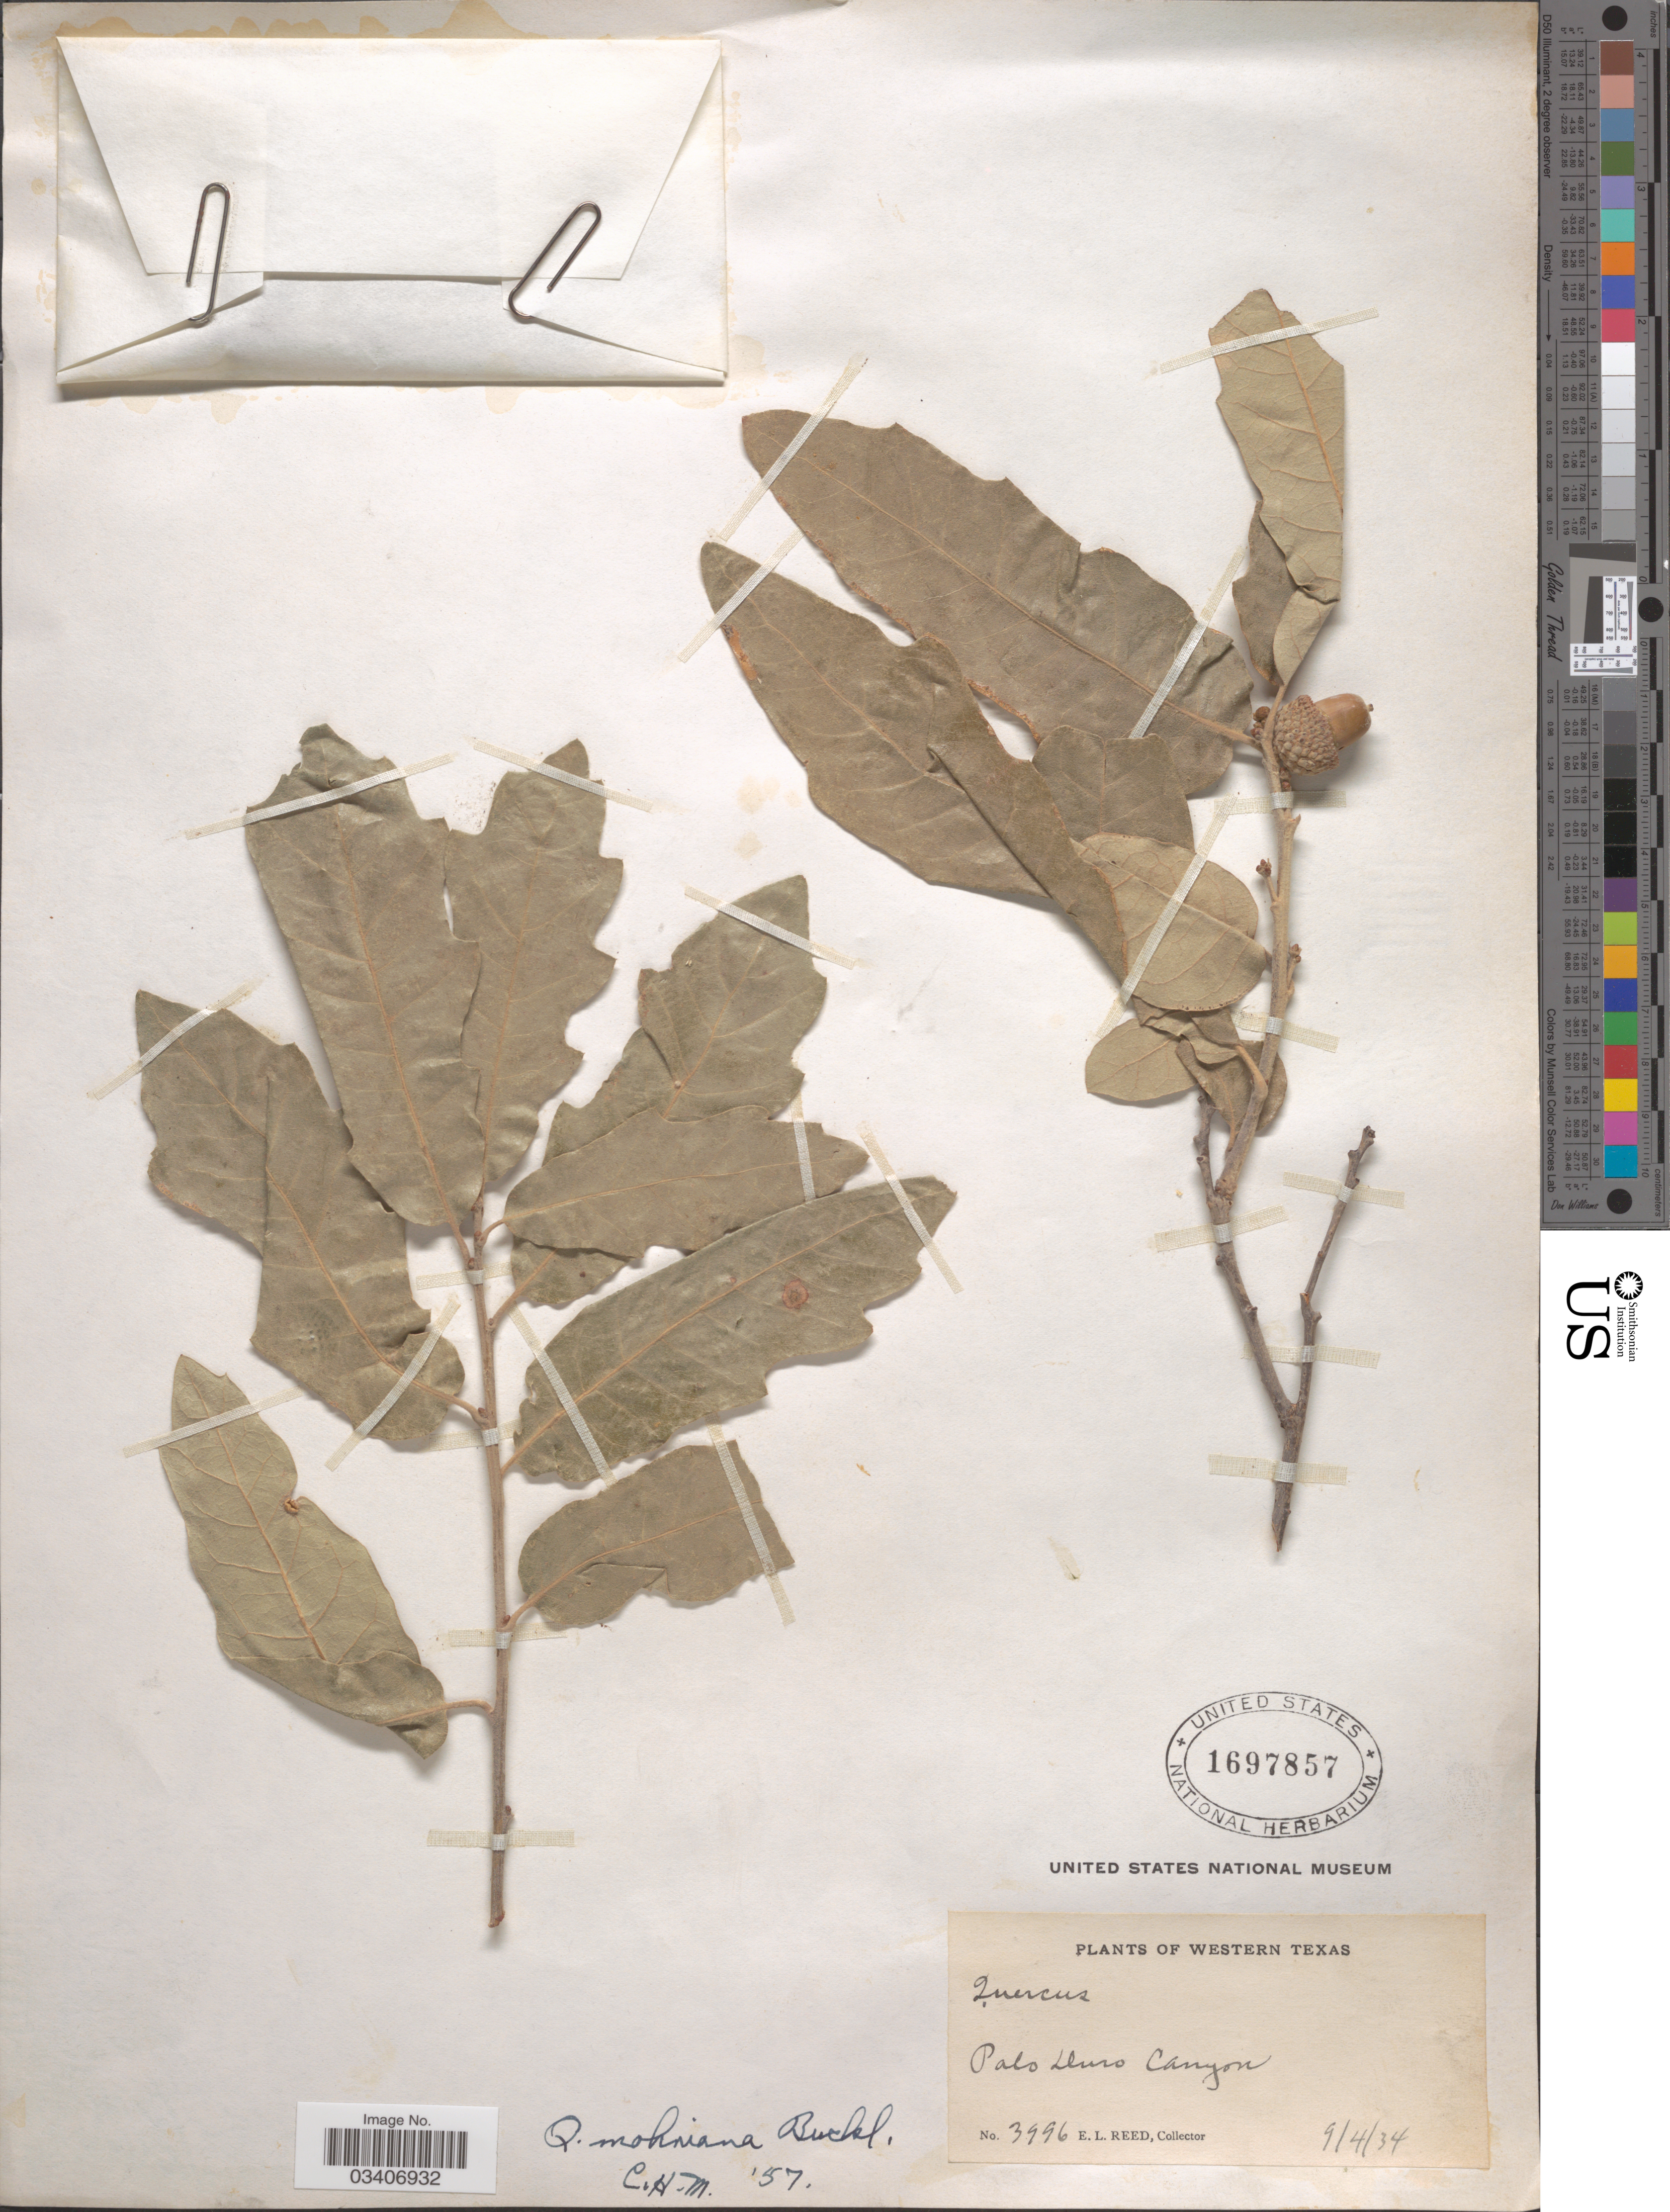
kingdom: Plantae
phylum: Tracheophyta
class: Magnoliopsida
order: Fagales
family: Fagaceae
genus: Quercus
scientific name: Quercus mohriana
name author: Buckley ex Rydb.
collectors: E. Reed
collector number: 3996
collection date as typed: Transcribed d/m/y: 4/9/34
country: United States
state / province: Texas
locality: Western Texas. Palo Duro Canyon.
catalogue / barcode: US 1697857